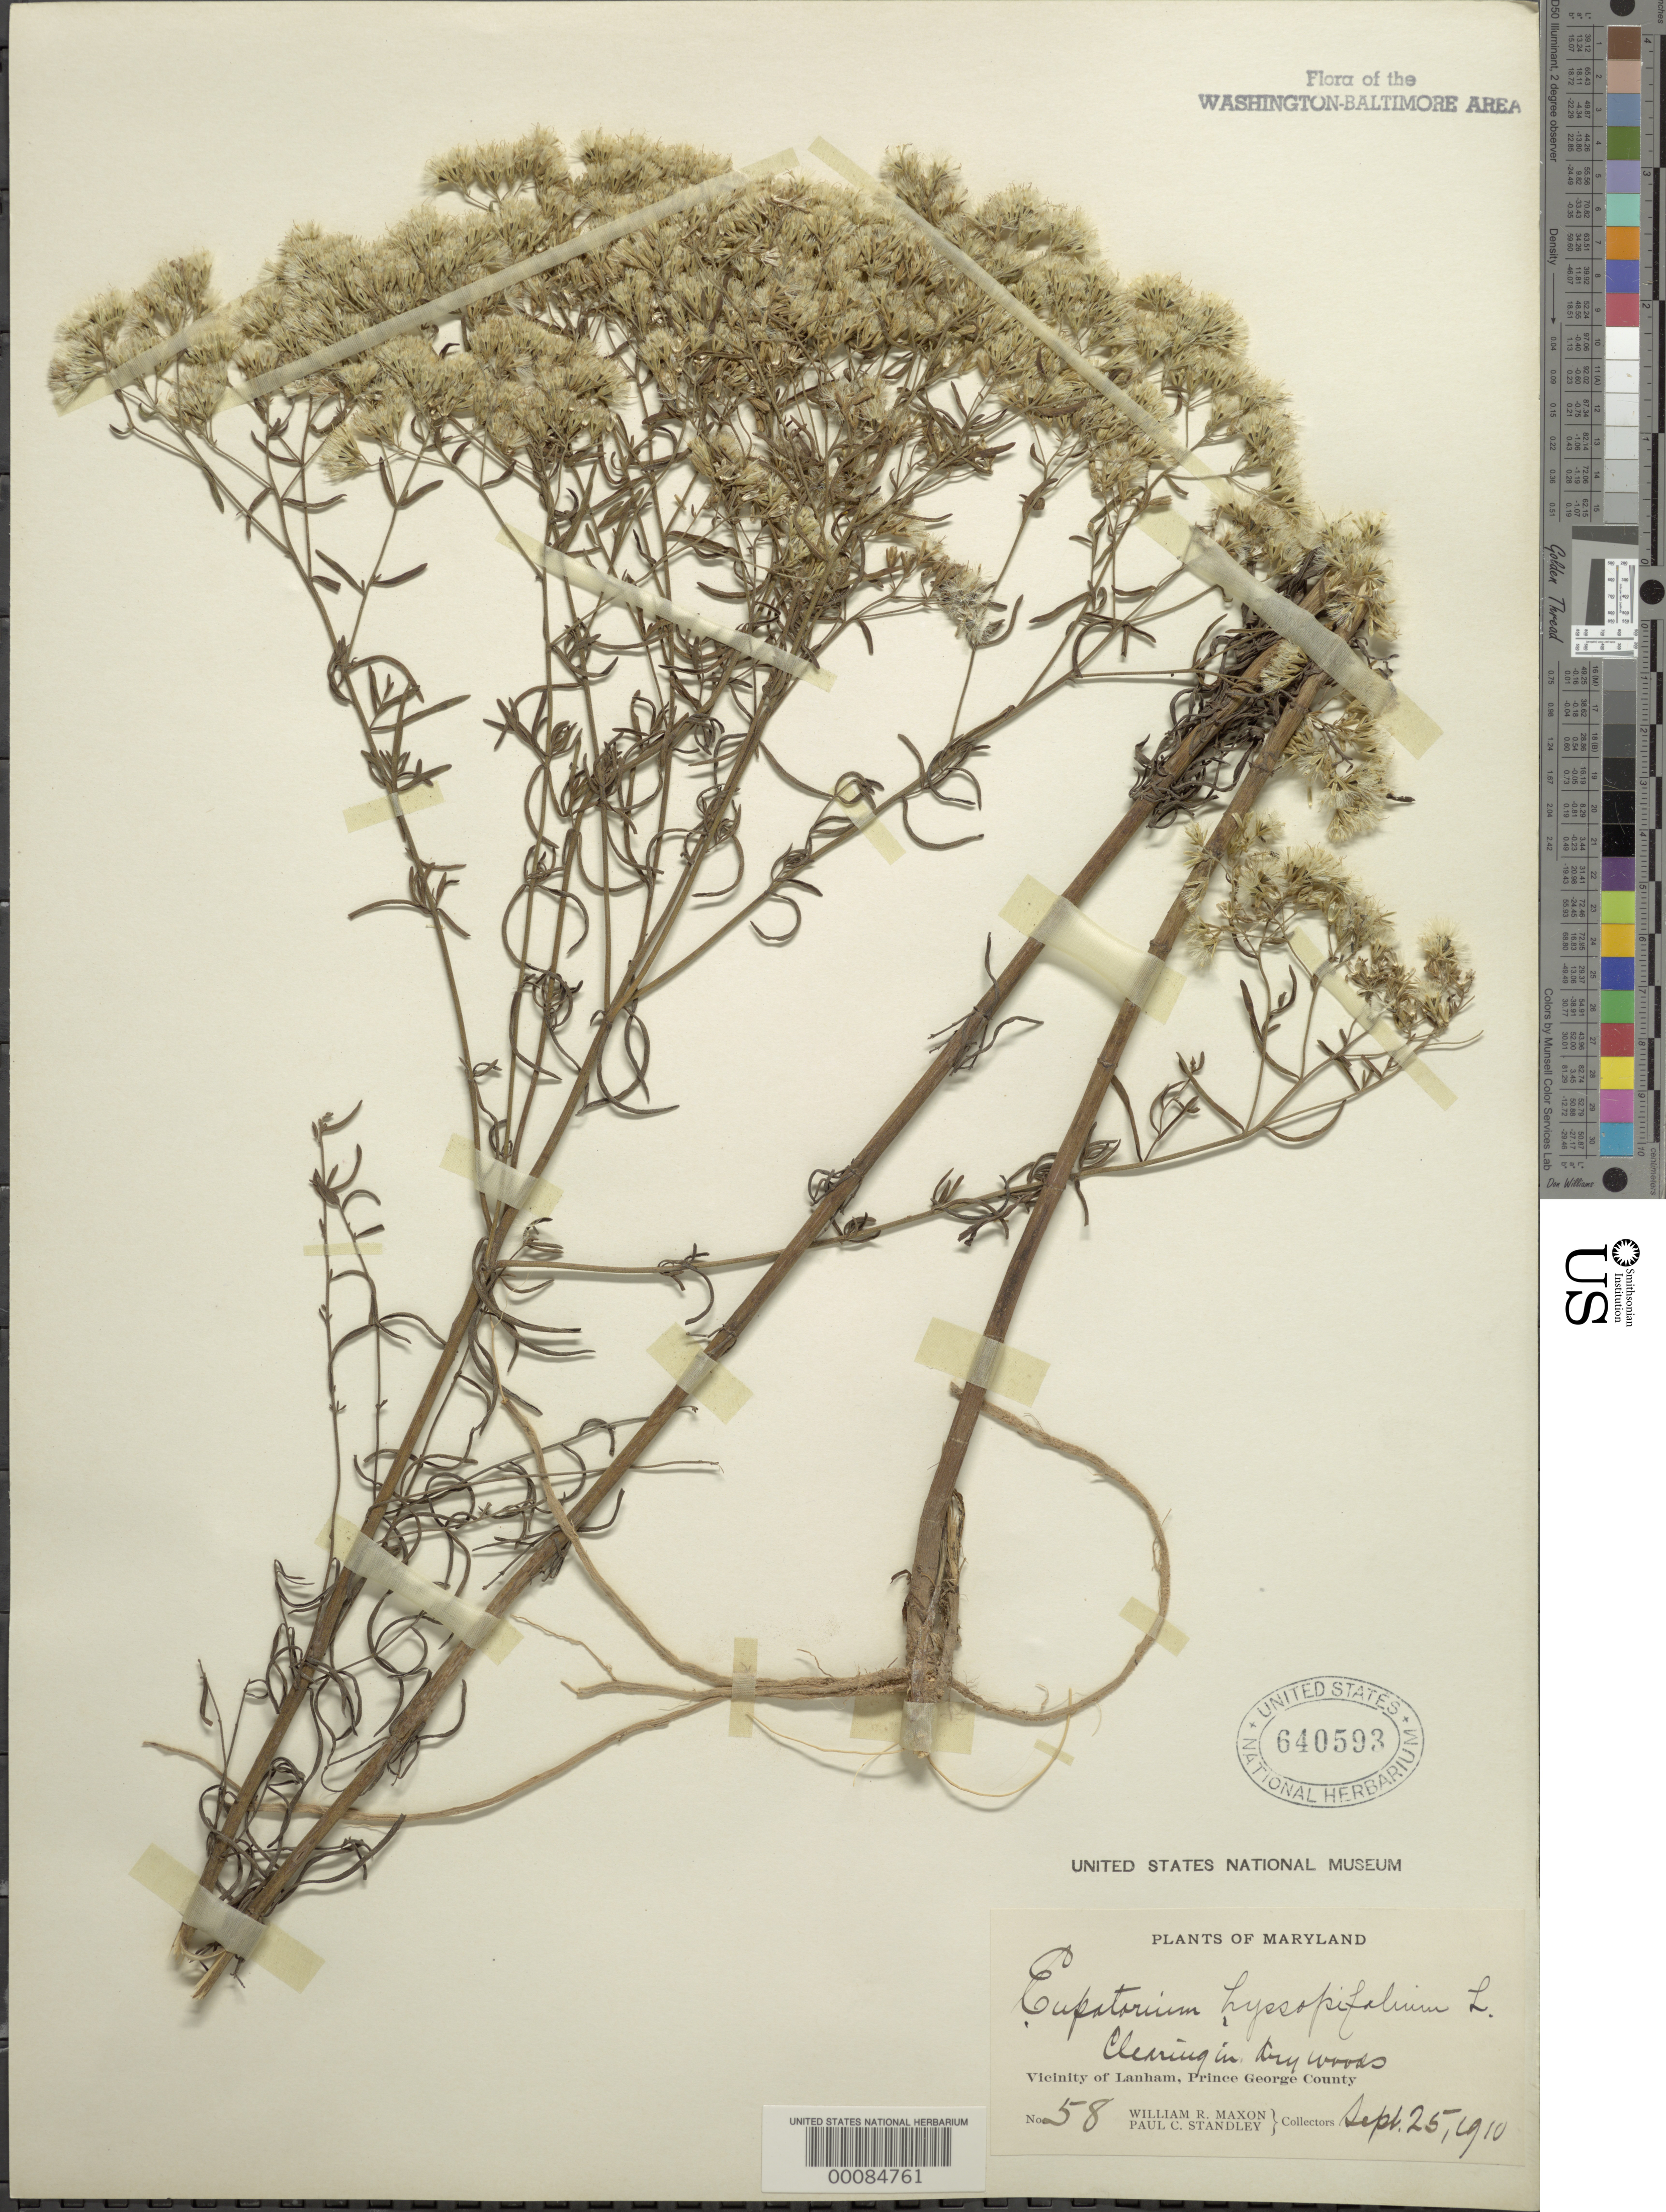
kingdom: Plantae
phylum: Tracheophyta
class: Magnoliopsida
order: Asterales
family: Asteraceae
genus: Eupatorium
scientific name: Eupatorium hyssopifolium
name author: L.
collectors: W. R. Maxon & P. C. Standley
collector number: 58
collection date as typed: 25 Sep 1910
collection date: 1910-09-25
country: United States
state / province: Maryland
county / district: Prince George's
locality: Lanham vicinity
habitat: Clearing in dry woods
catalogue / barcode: US 640593